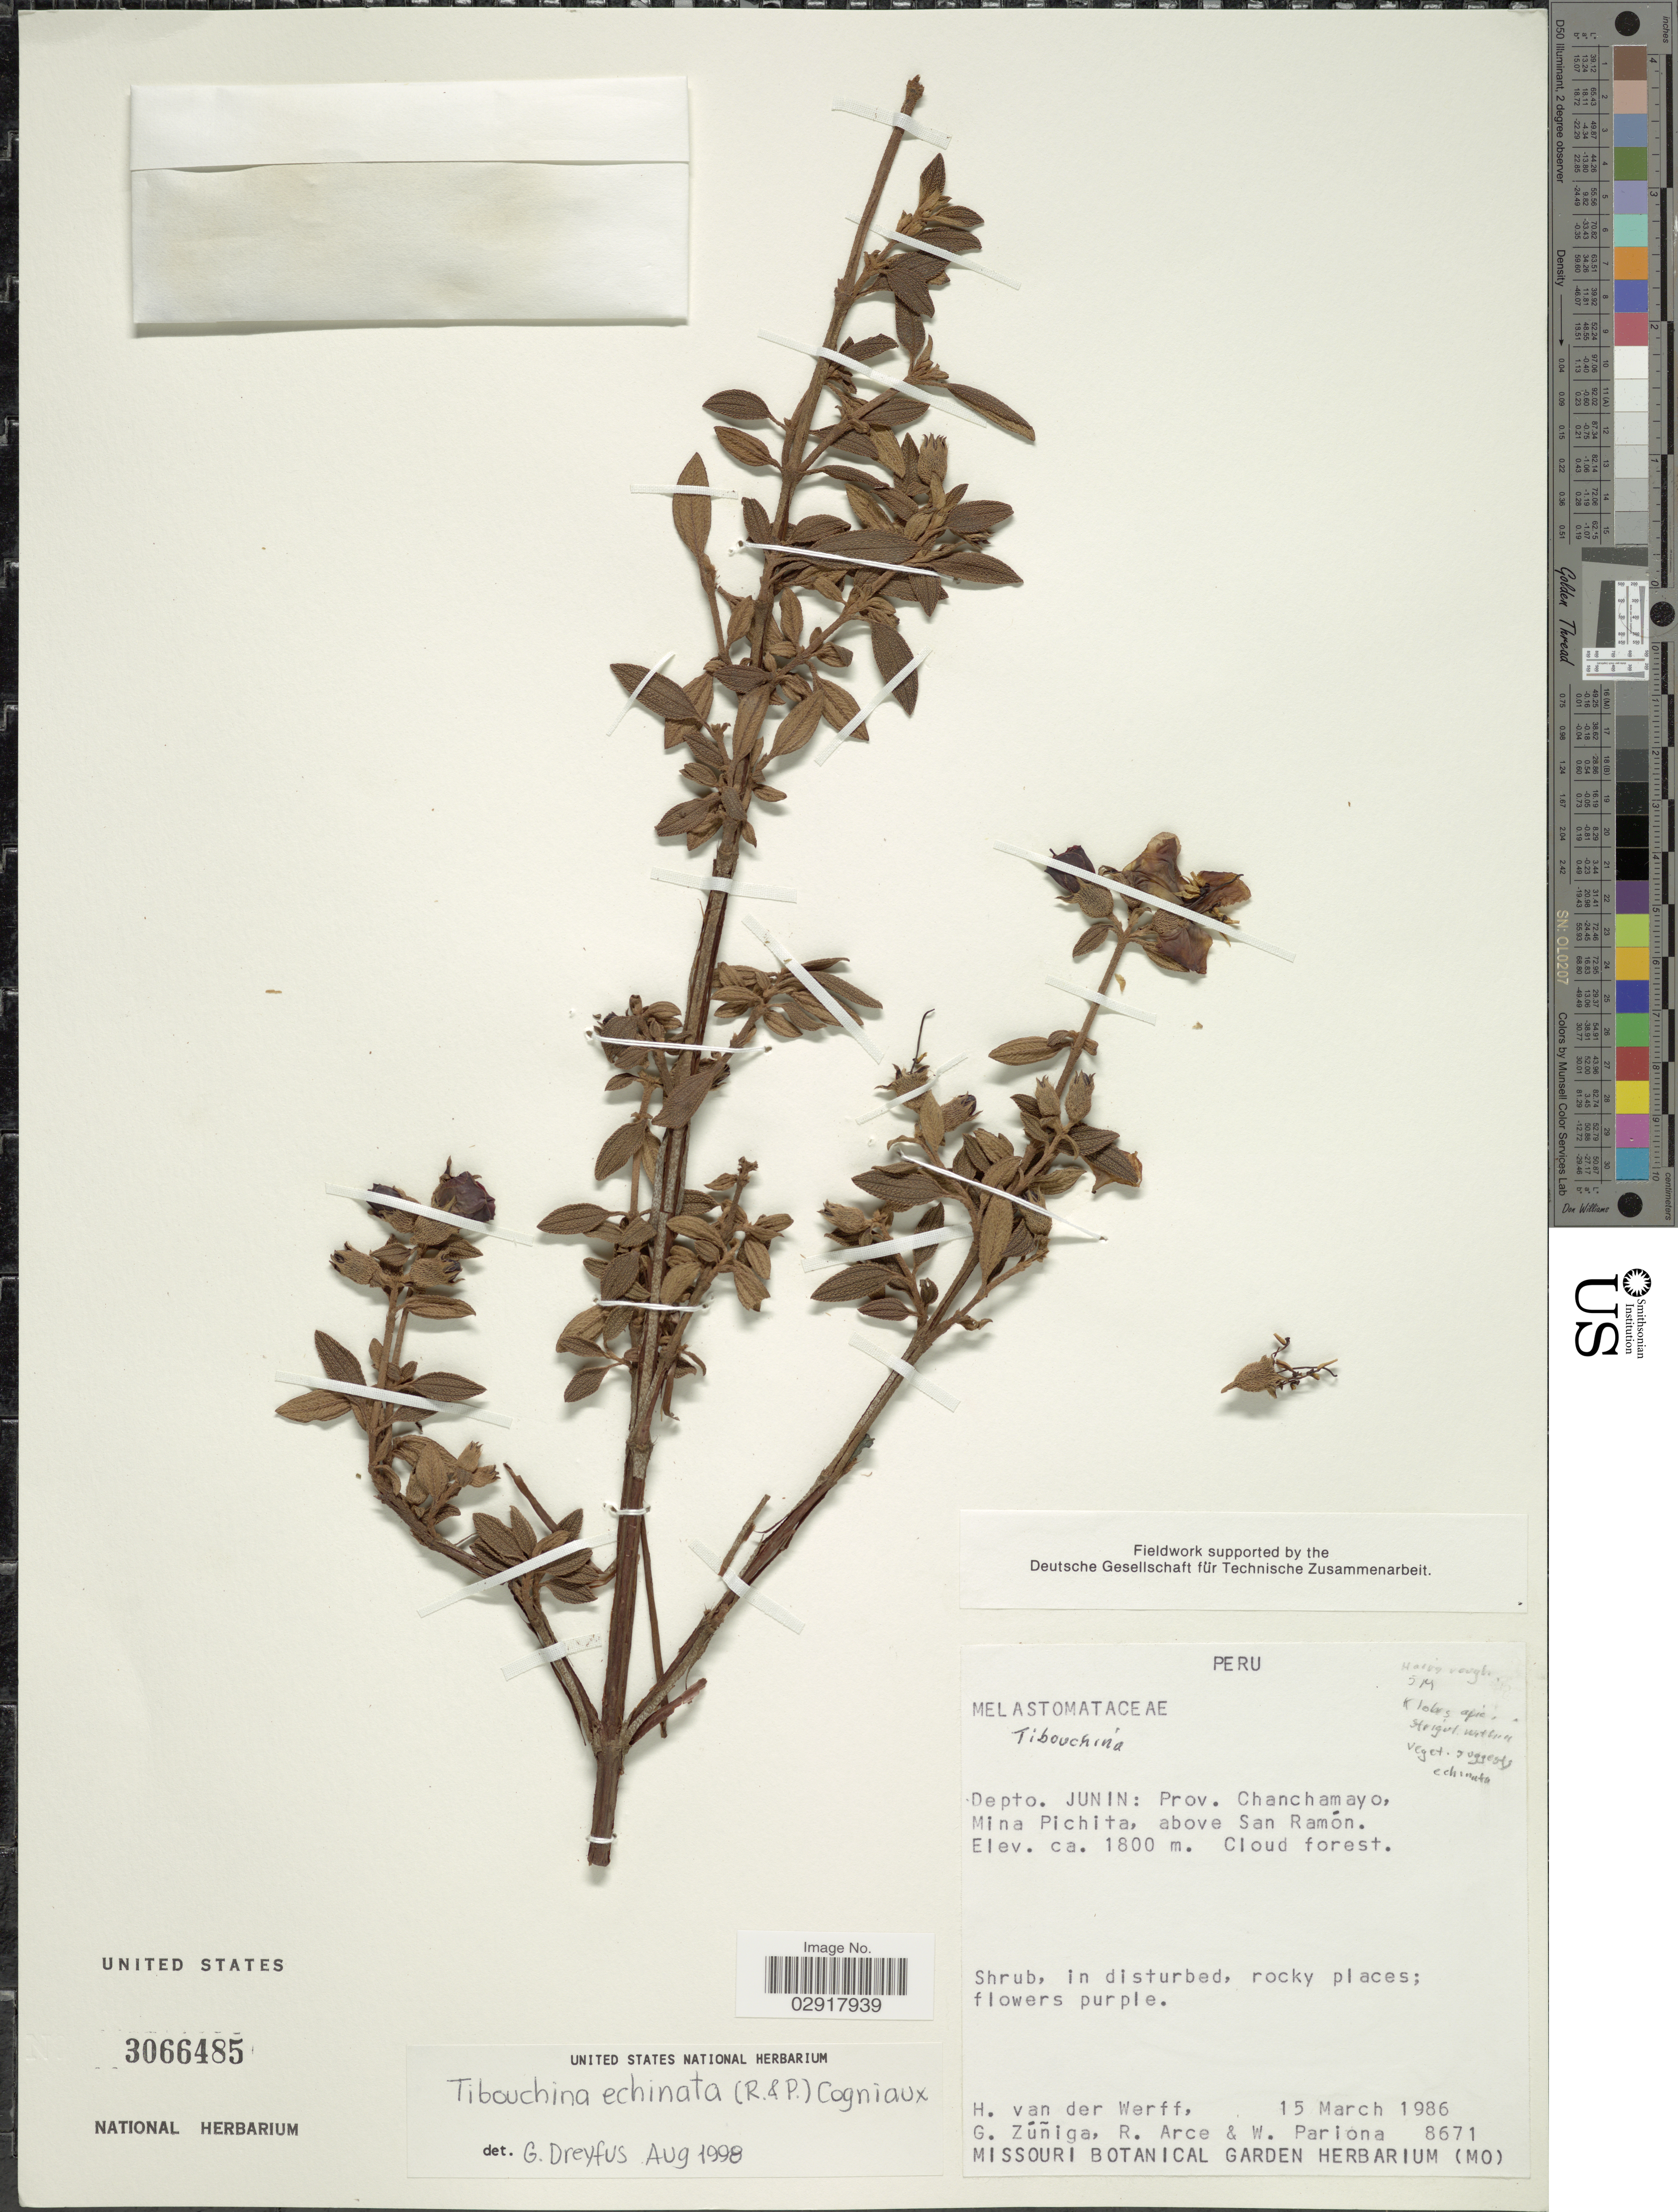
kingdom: Plantae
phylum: Tracheophyta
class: Magnoliopsida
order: Myrtales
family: Melastomataceae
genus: Chaetogastra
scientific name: Chaetogastra echinata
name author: (Ruiz & Pav.) DC.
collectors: H. van der Werff, G. Zuniga, R. Arce & W. Pariona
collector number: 8671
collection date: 1986-03-15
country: Peru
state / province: Junín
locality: Depto. Junin: Prov. Chanchamayo, Mina Pichita, above San Ramón.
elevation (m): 1800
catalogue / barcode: US 3066485